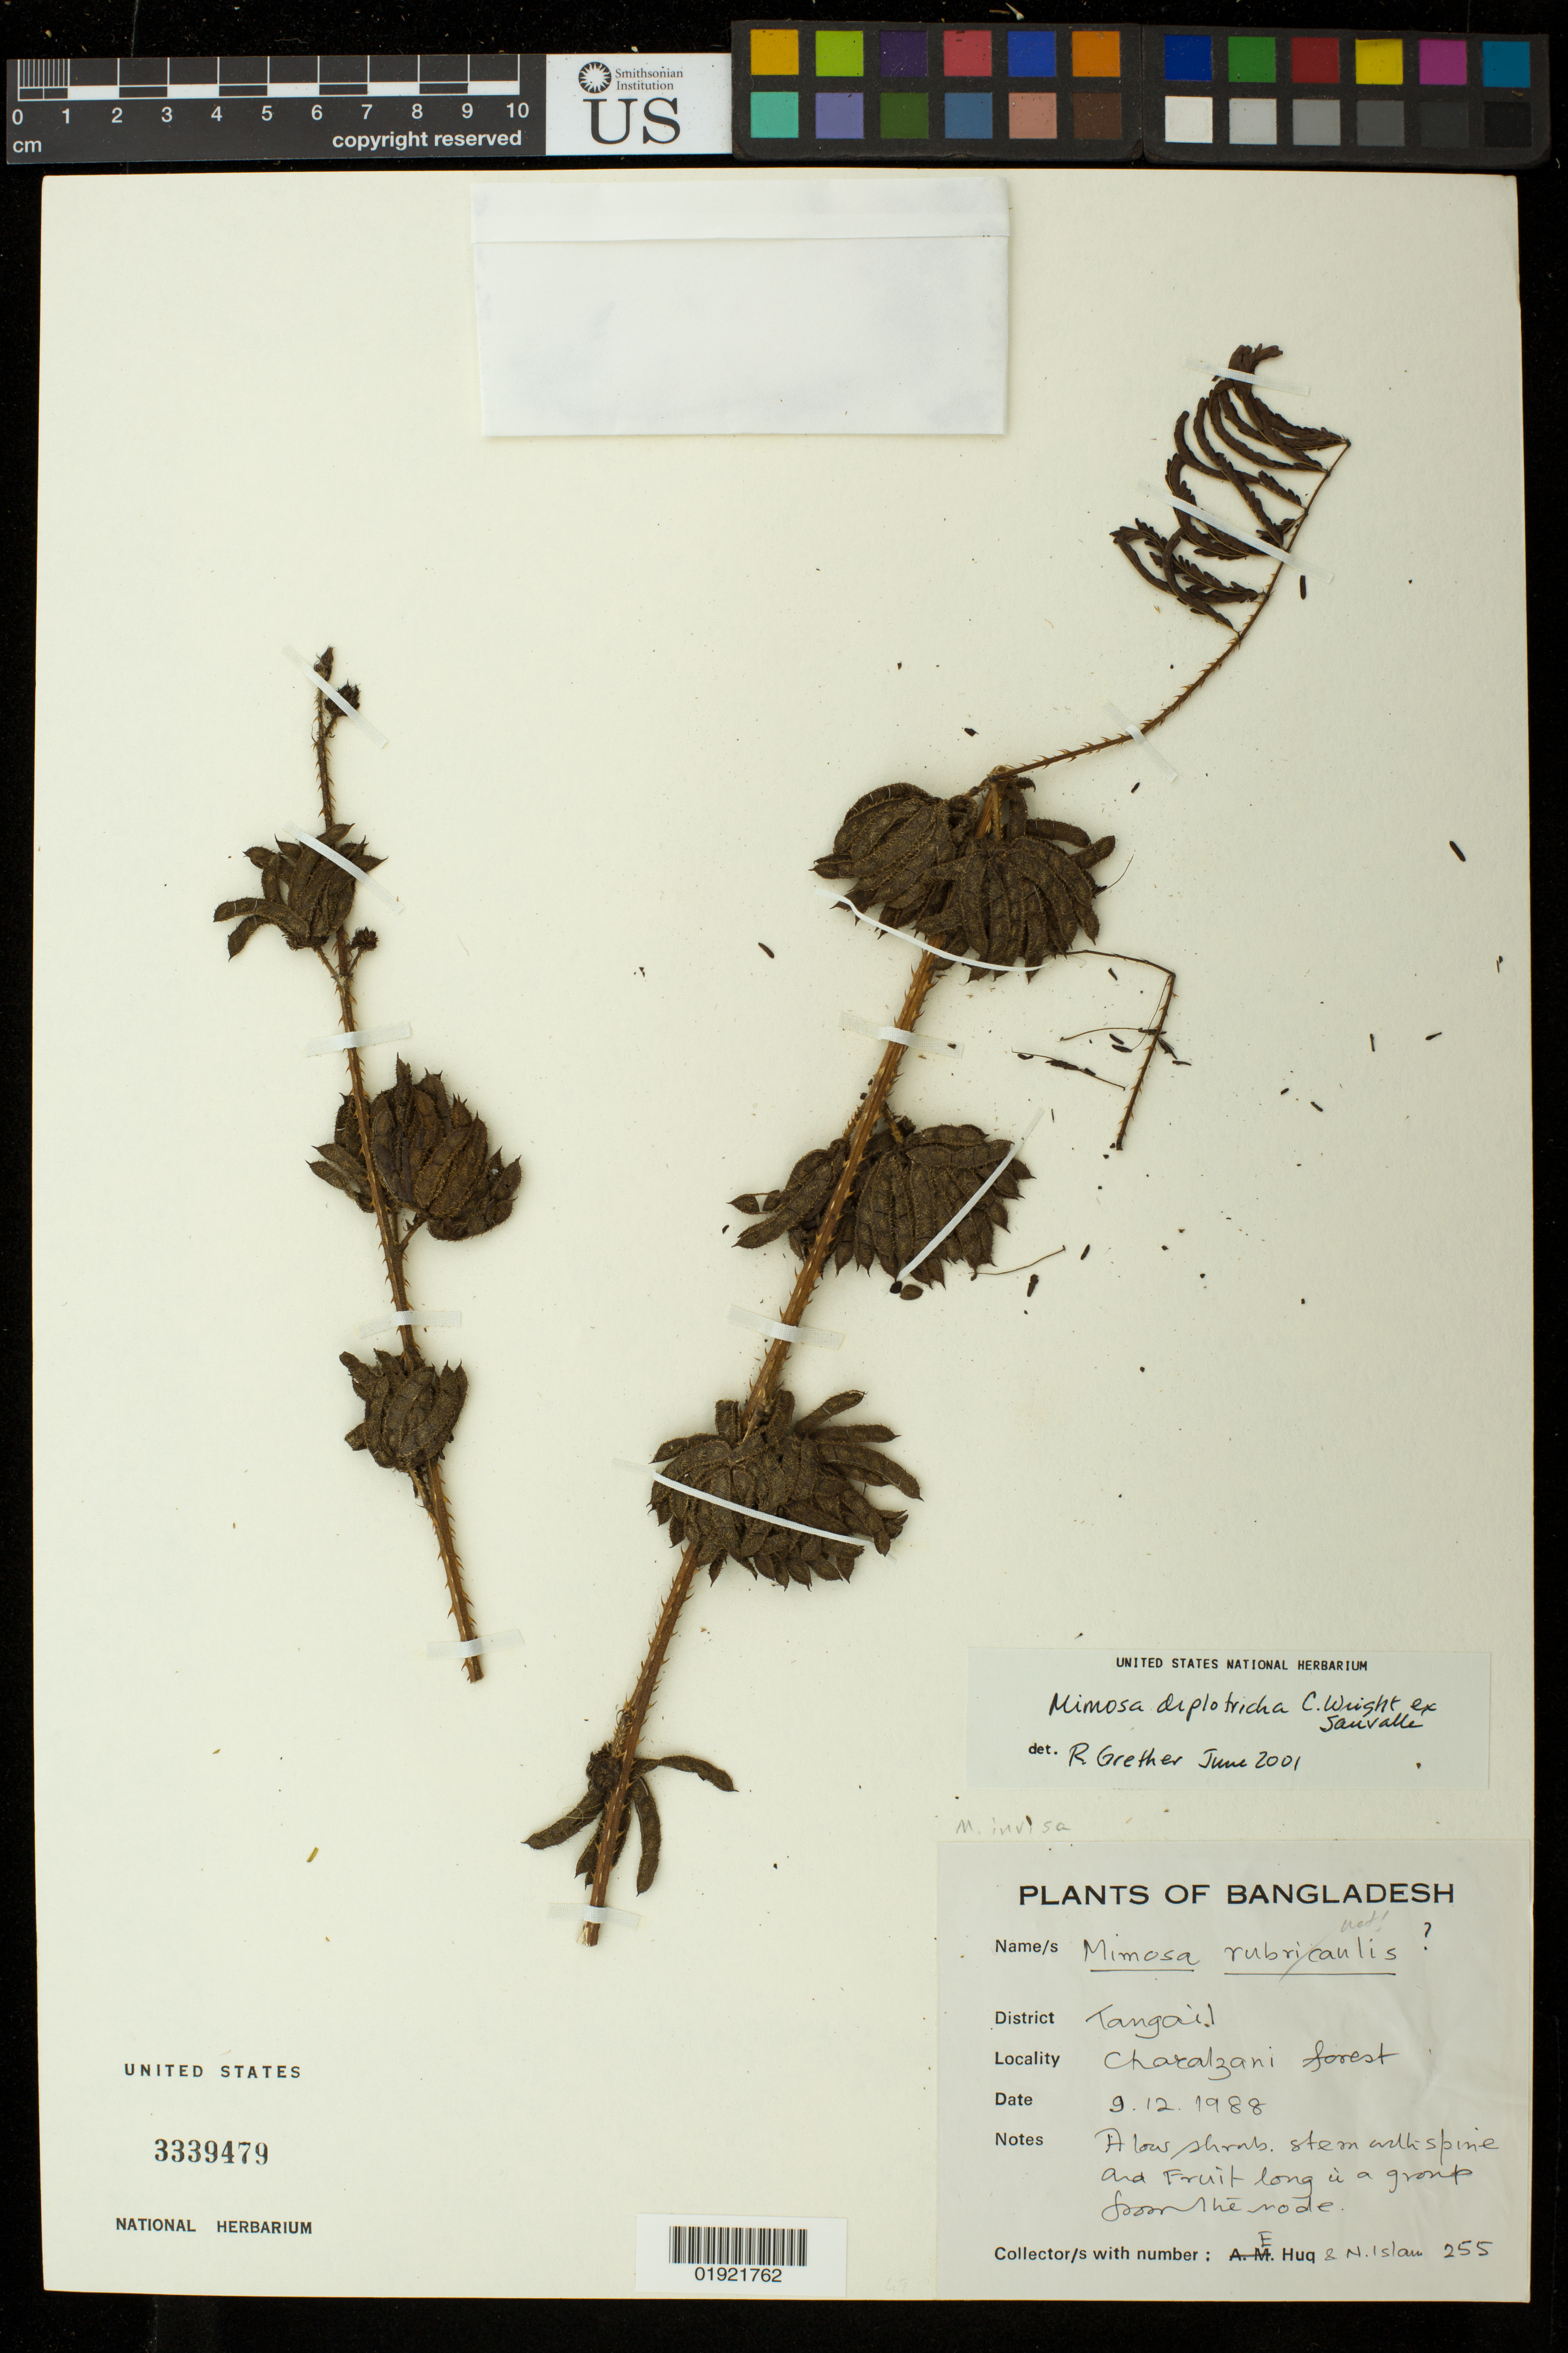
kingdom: Plantae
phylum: Tracheophyta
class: Magnoliopsida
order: Fabales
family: Fabaceae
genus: Mimosa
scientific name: Mimosa diplotricha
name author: C. Wright in Sauvalle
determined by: Grether, R.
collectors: E. Huq & N. Islam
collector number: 255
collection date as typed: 9.12.1988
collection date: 1988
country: Bangladesh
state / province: Dhaka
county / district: Tangail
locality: Charalzani Forest.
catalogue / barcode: US 3339479